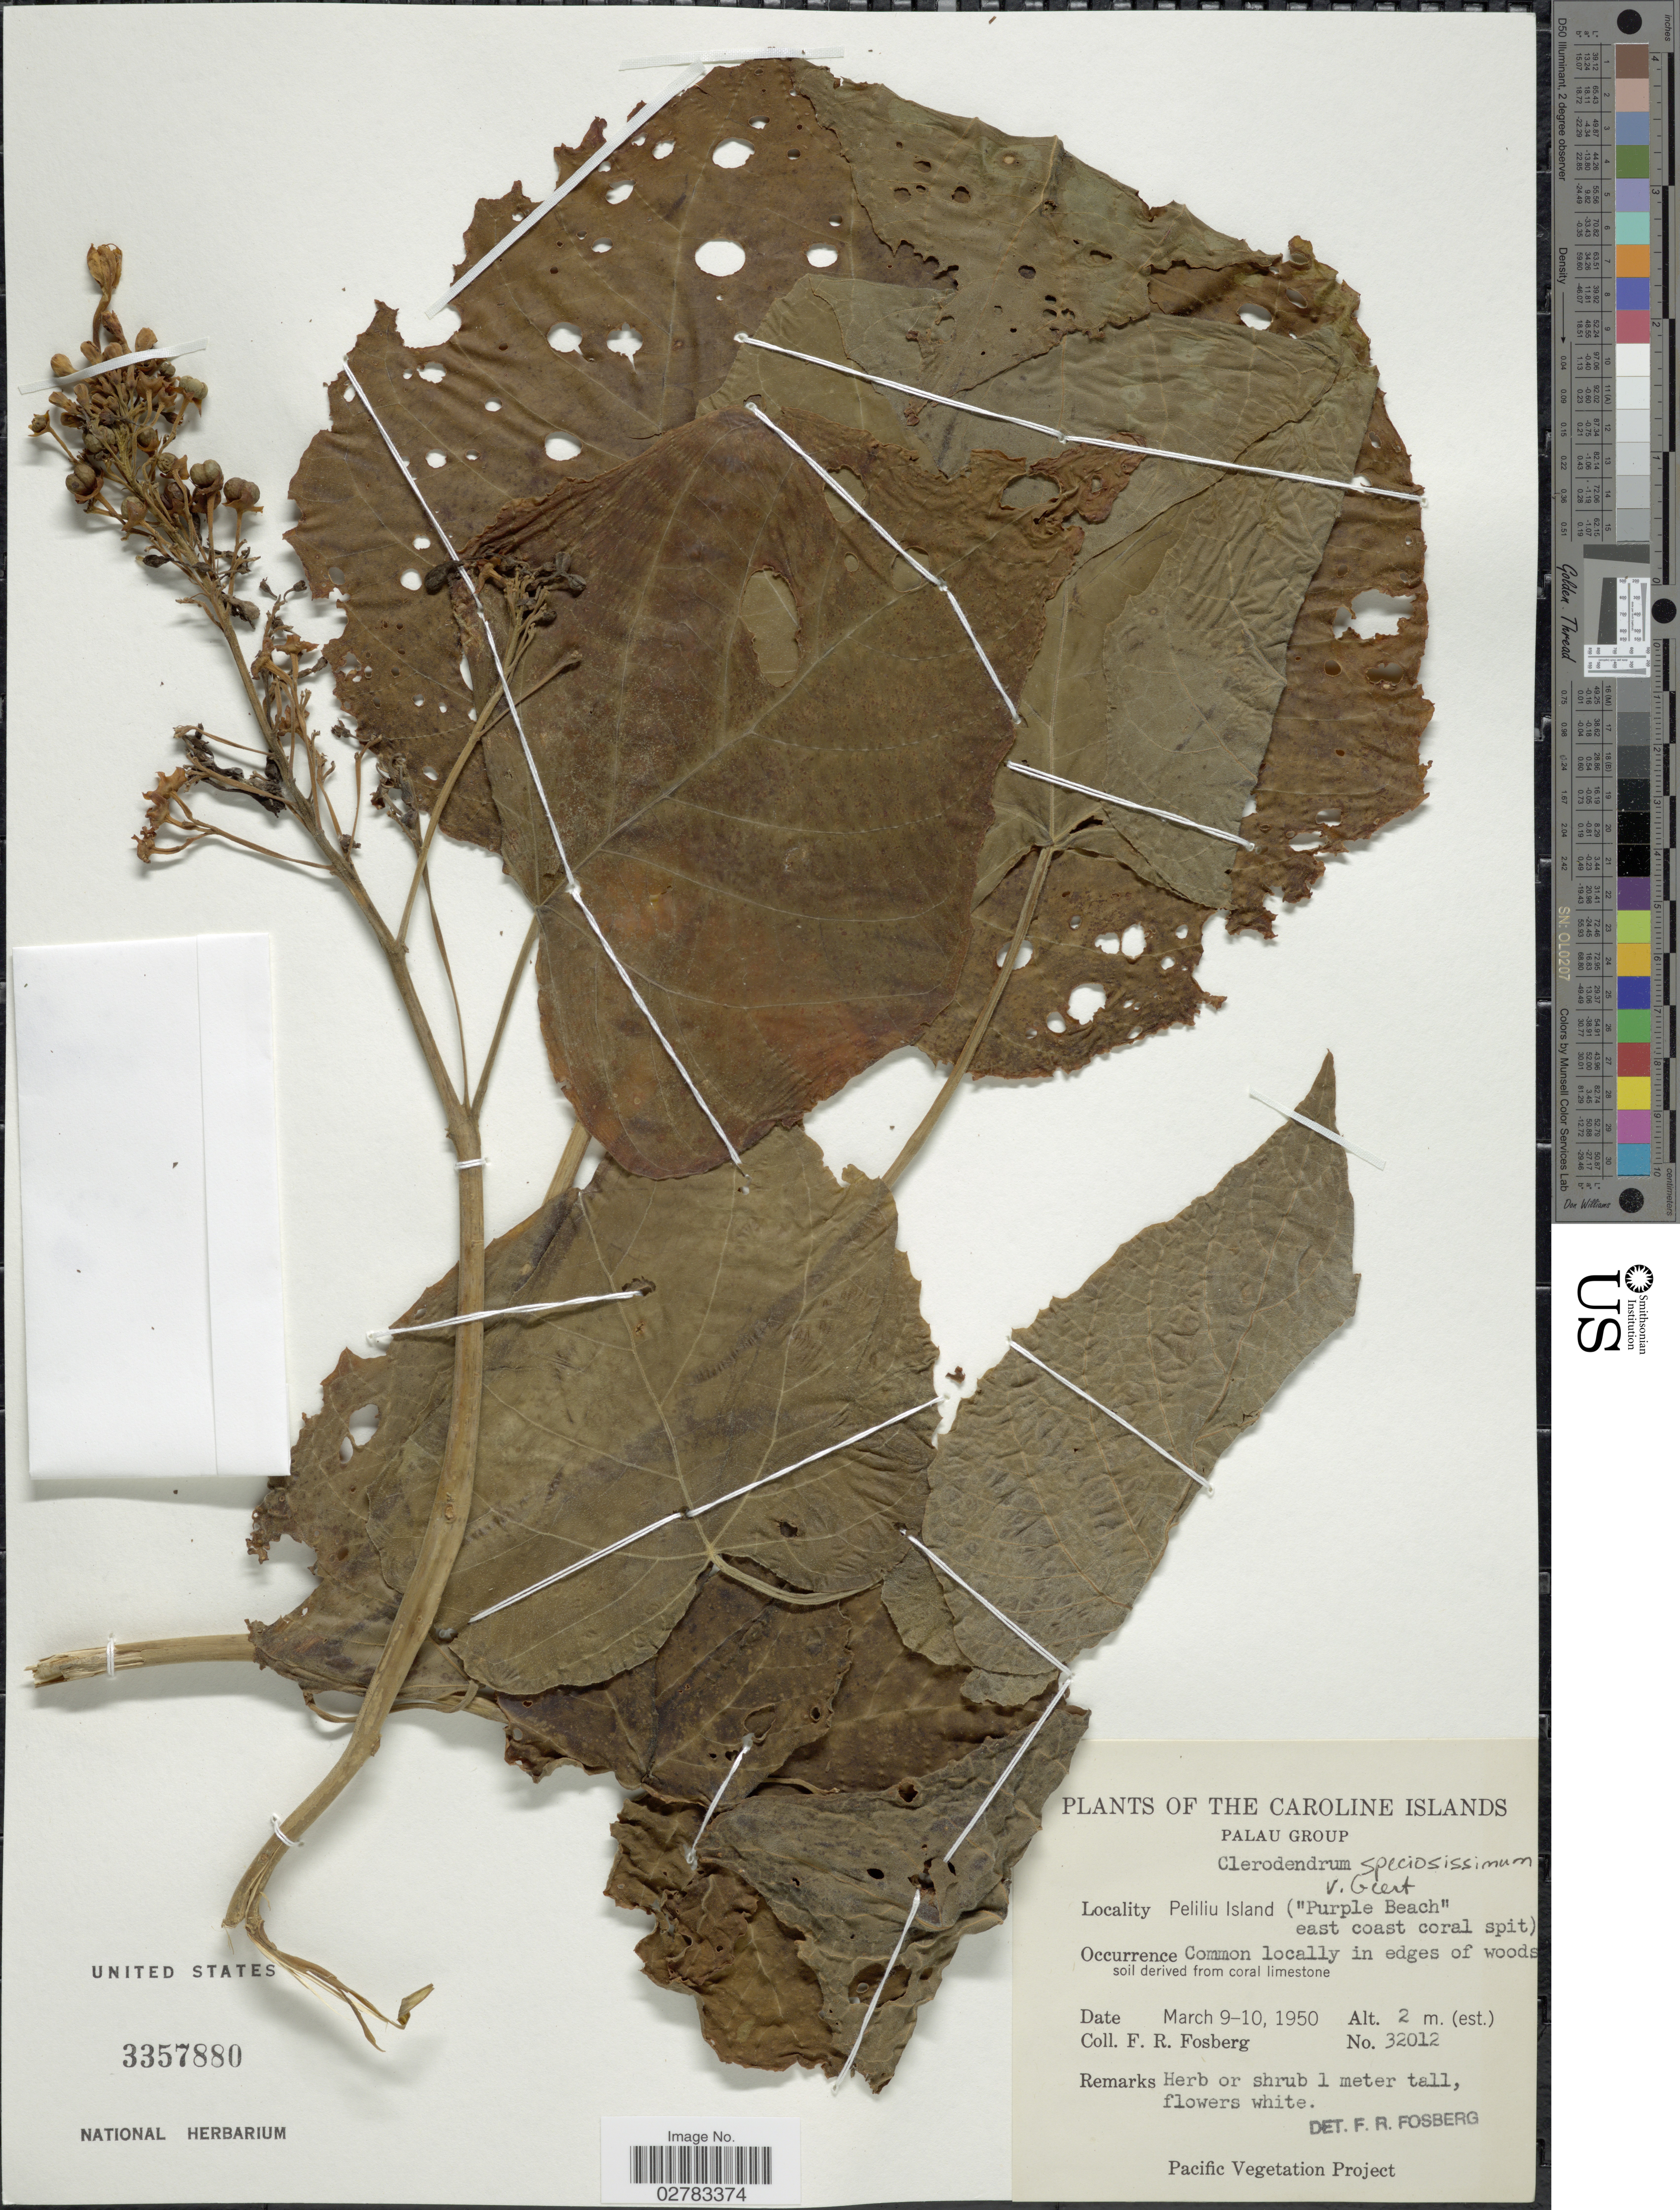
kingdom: Plantae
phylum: Tracheophyta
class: Magnoliopsida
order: Lamiales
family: Lamiaceae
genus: Clerodendrum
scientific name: Clerodendrum speciosissimum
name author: Drapiez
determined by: Wagner, W. L., (BOT), Smithsonian Institution - National Museum of Natural History (UNITED STATES)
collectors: F. R. Fosberg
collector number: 32012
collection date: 1950-03-09/1950-03-10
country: Palau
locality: The Caroline Islands, Palau Group, Peliliu Island ("Purple Beach" east coast coral spit).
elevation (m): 2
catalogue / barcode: US 3357880